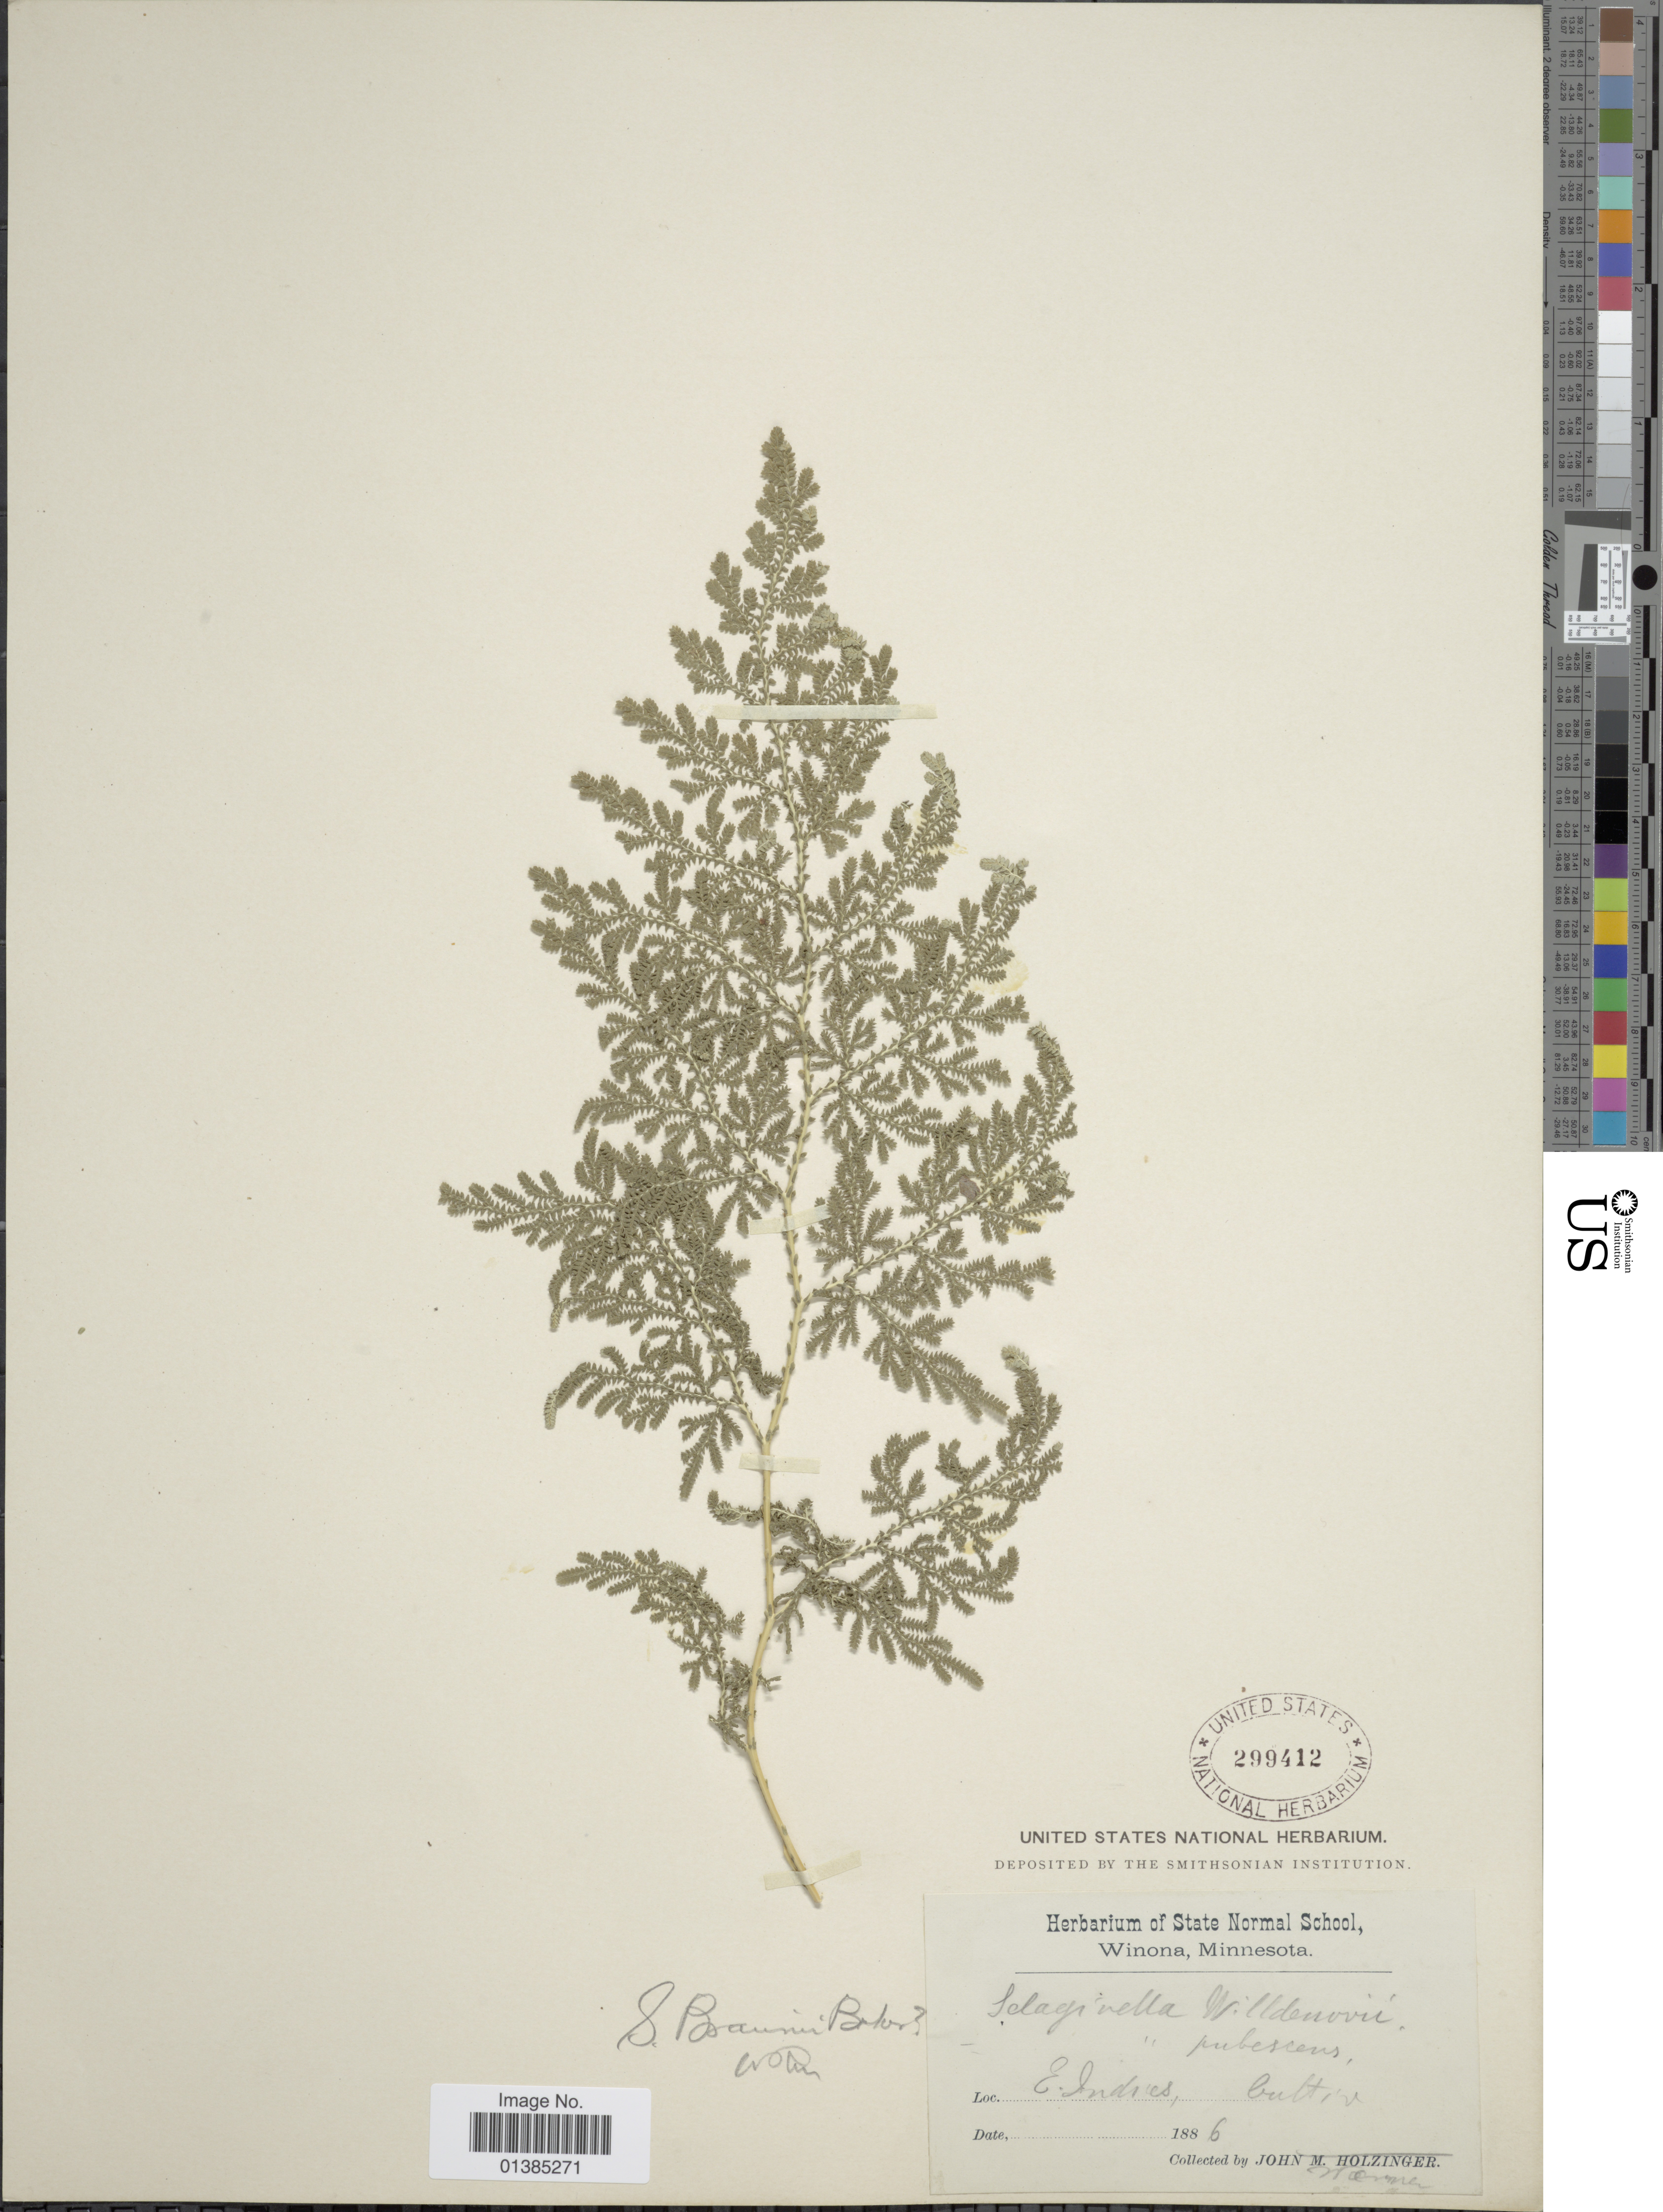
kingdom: Plantae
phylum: Tracheophyta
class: Lycopodiopsida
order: Selaginellales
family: Selaginellaceae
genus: Selaginella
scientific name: Selaginella braunii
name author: Baker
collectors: Warner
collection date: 1886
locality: E. Indies, Cultiv.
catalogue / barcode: US 299412